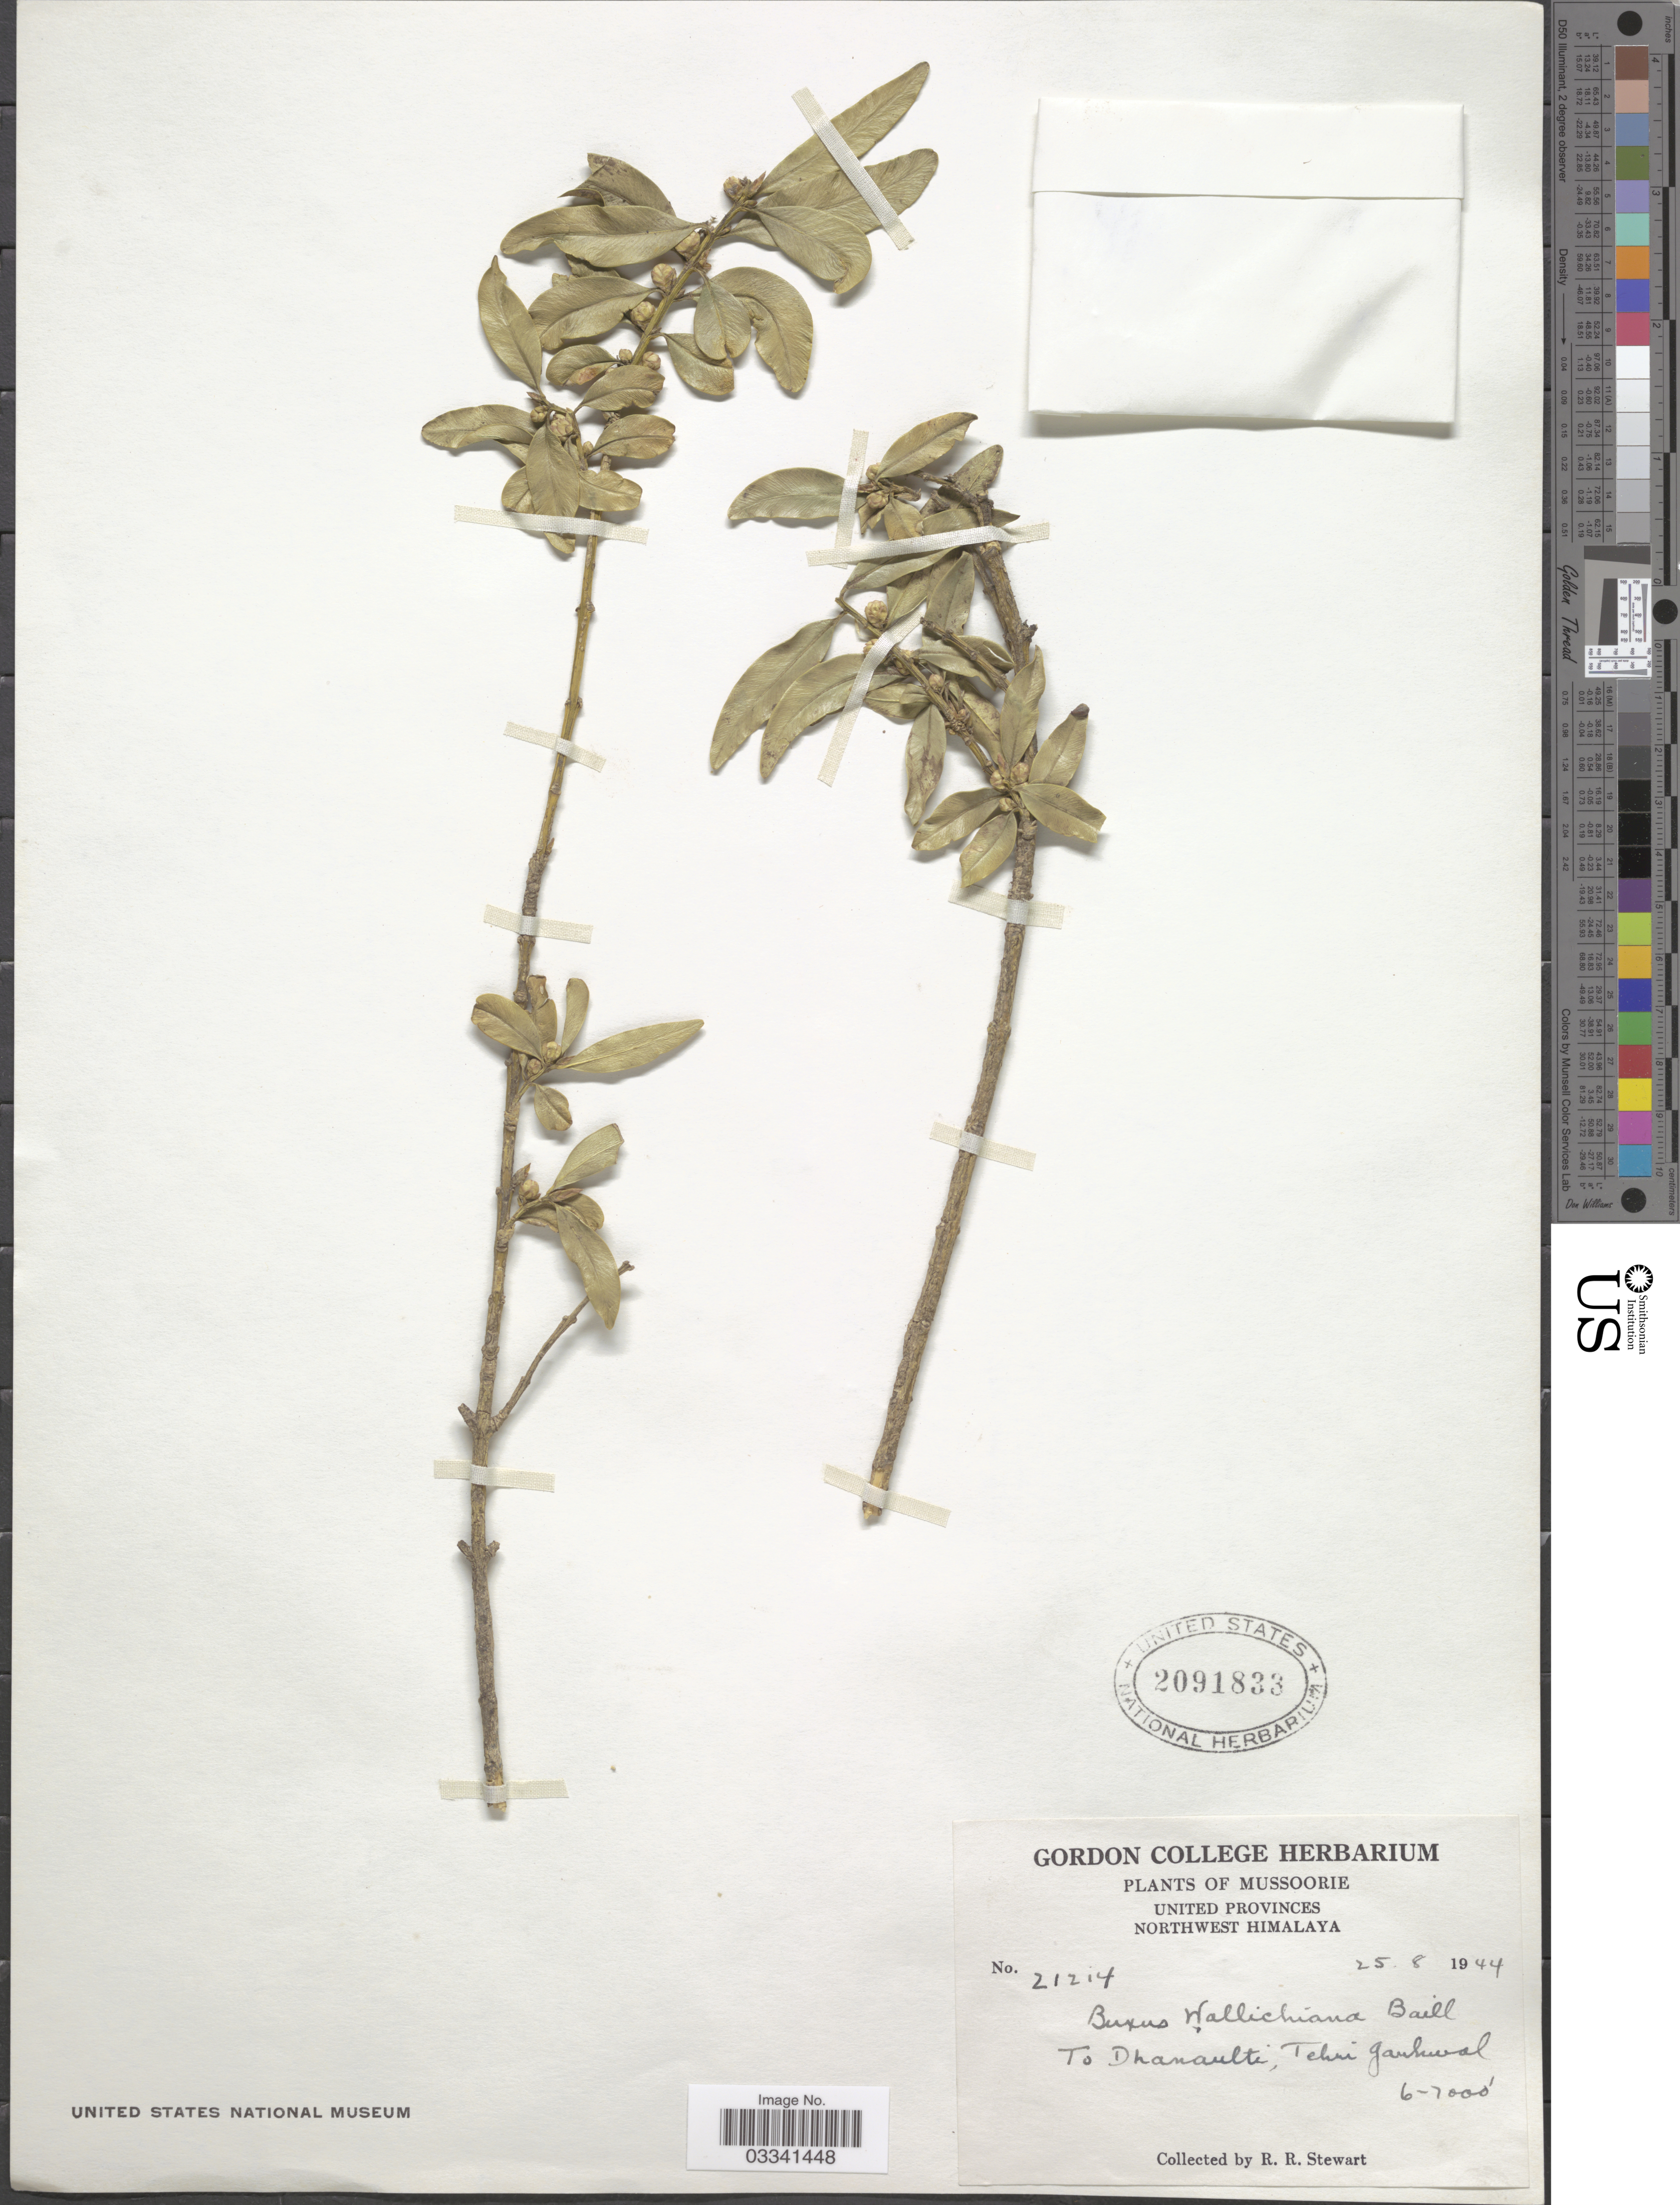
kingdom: Plantae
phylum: Tracheophyta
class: Magnoliopsida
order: Buxales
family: Buxaceae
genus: Buxus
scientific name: Buxus wallichiana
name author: Baill.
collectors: R. Stewart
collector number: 21214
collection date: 1944-08-25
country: India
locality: Mussoorie. United Provinces. Northwest Himalaya. To Dhanaulti, Tehri Garhwal.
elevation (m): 1829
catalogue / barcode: US 2091833